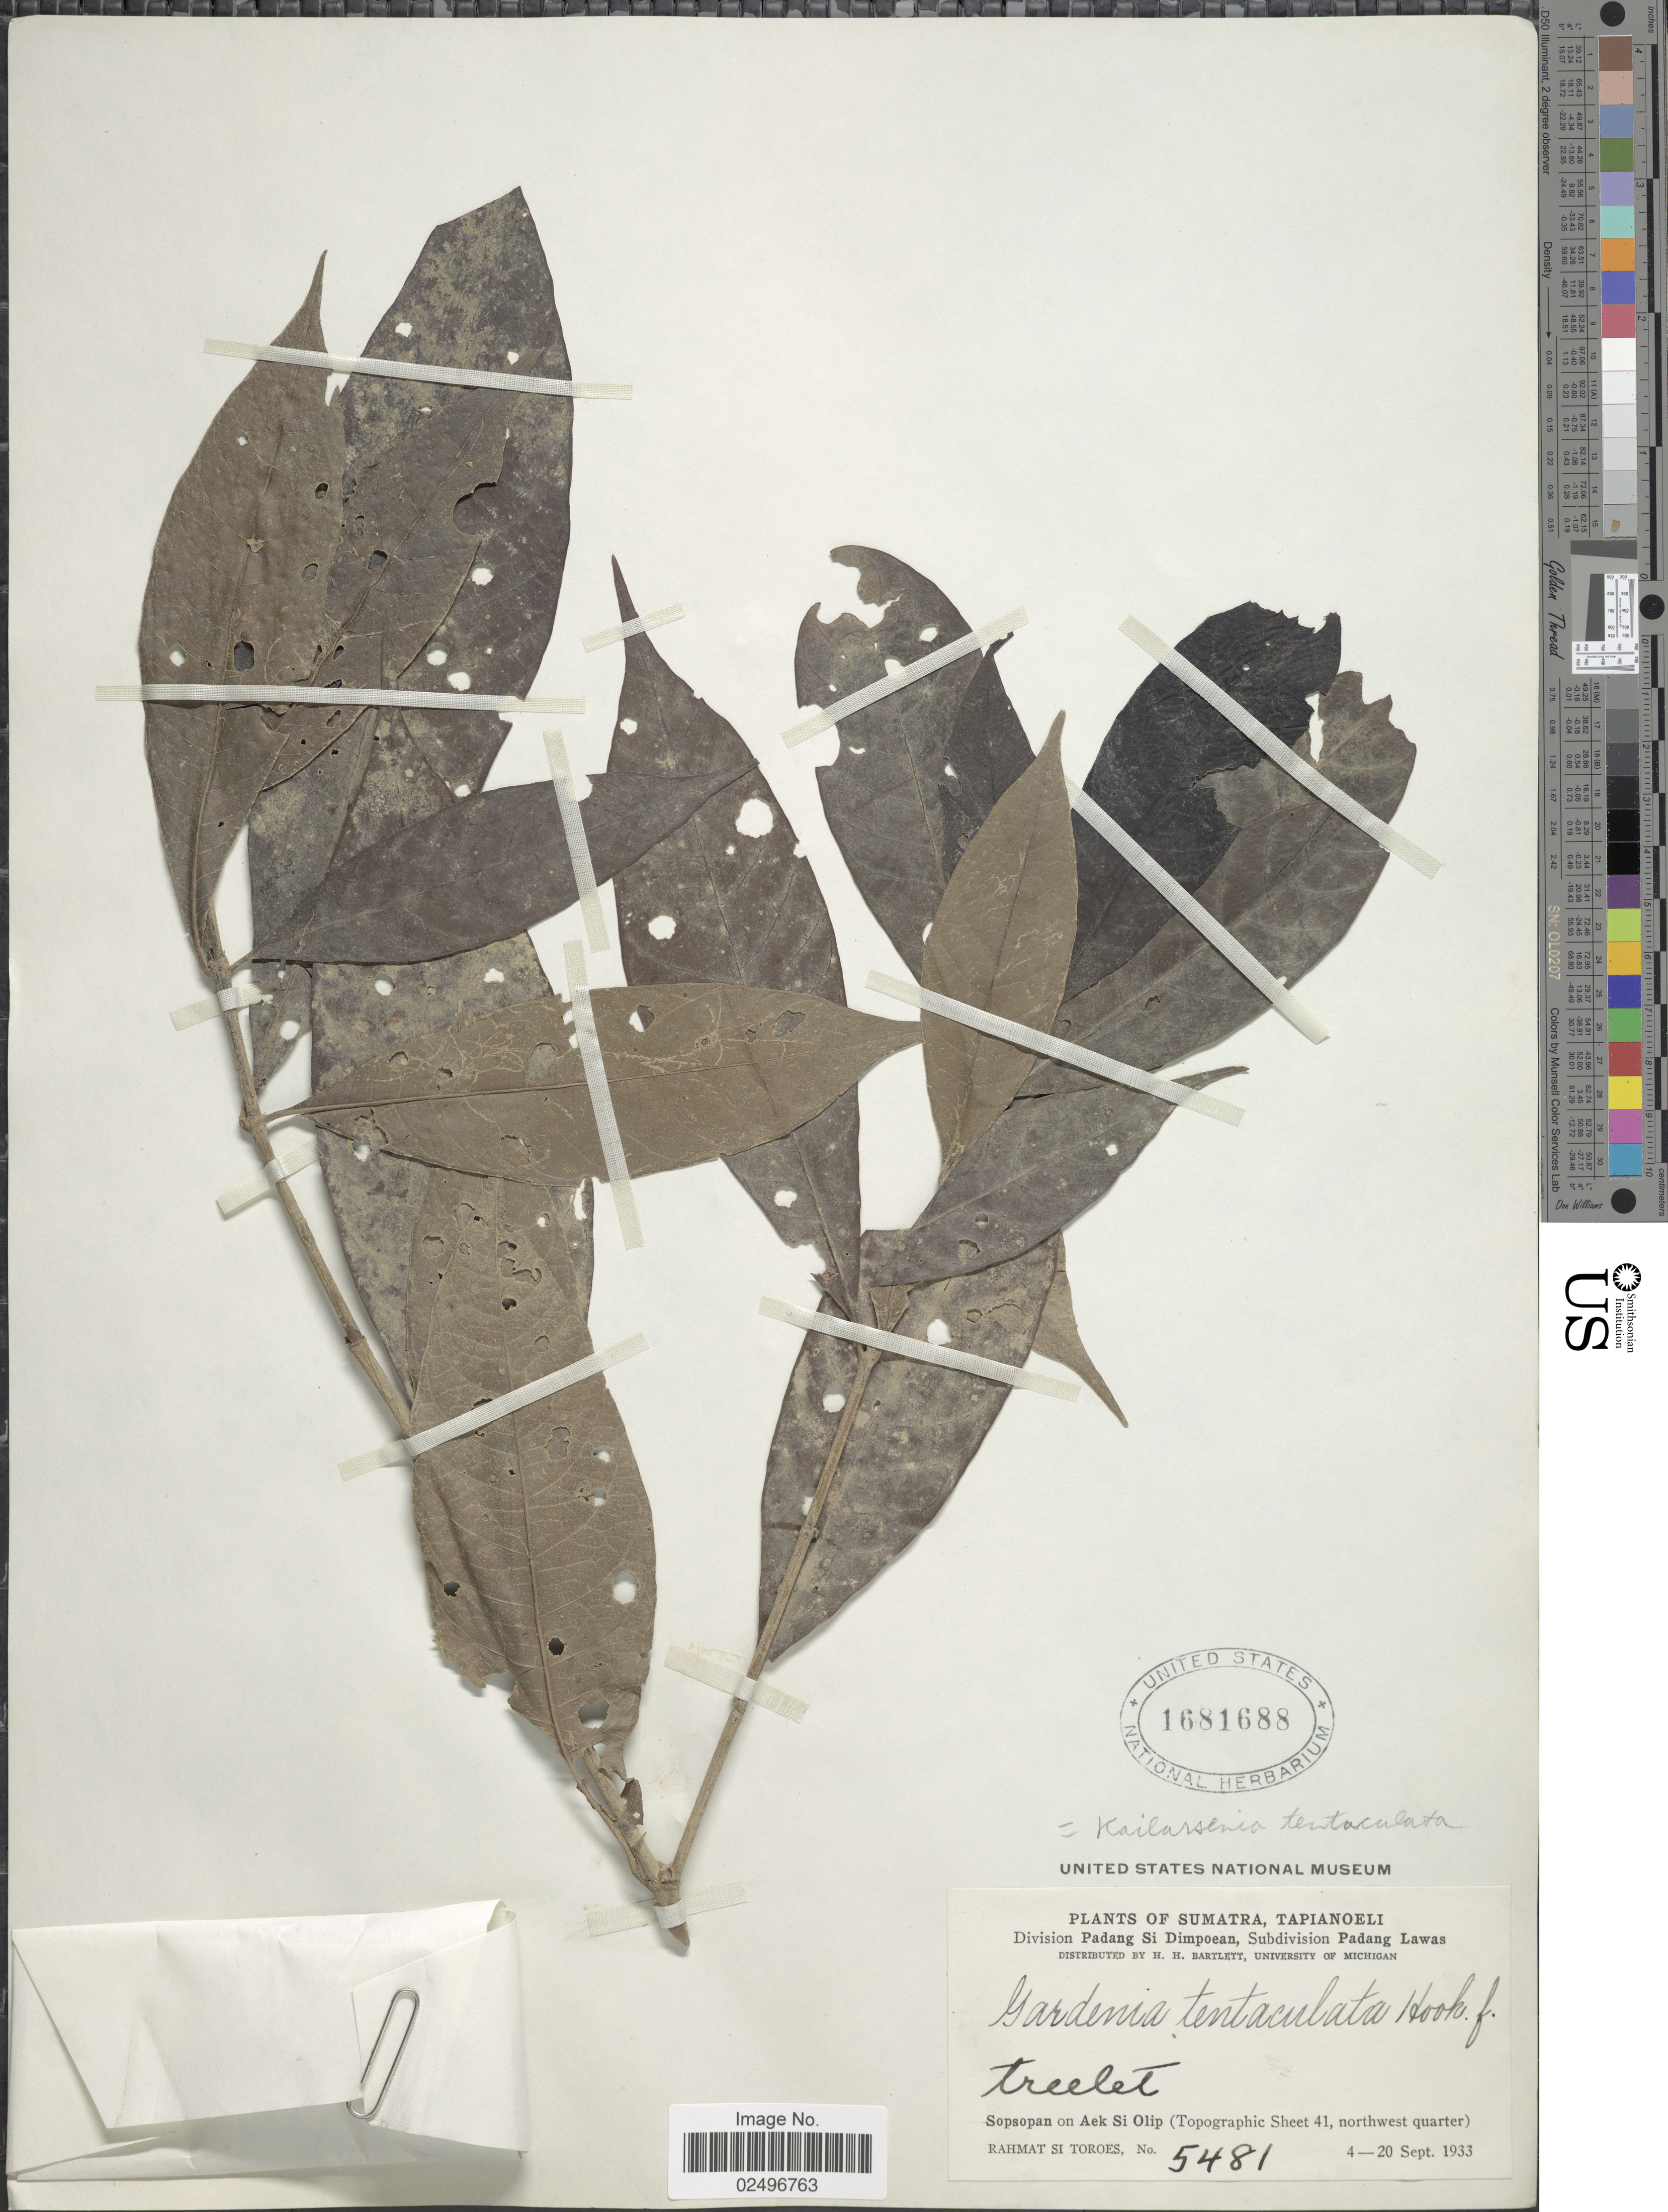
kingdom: Plantae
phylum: Tracheophyta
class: Magnoliopsida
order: Gentianales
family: Rubiaceae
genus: Kailarsenia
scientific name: Kailarsenia tentaculata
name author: (Hook. f.) Tirveng.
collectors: Rahmat Si Boeea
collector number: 5481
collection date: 1933-09-04/1933-09-20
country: Indonesia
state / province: Sumatra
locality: Tapianoeli. Division Padang Si Dimpoean, Subdivision Padang Lawas. Sopsopan on Aek Si Olip (Topographic Sheet 41, Northwest quarter)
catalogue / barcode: US 1681688